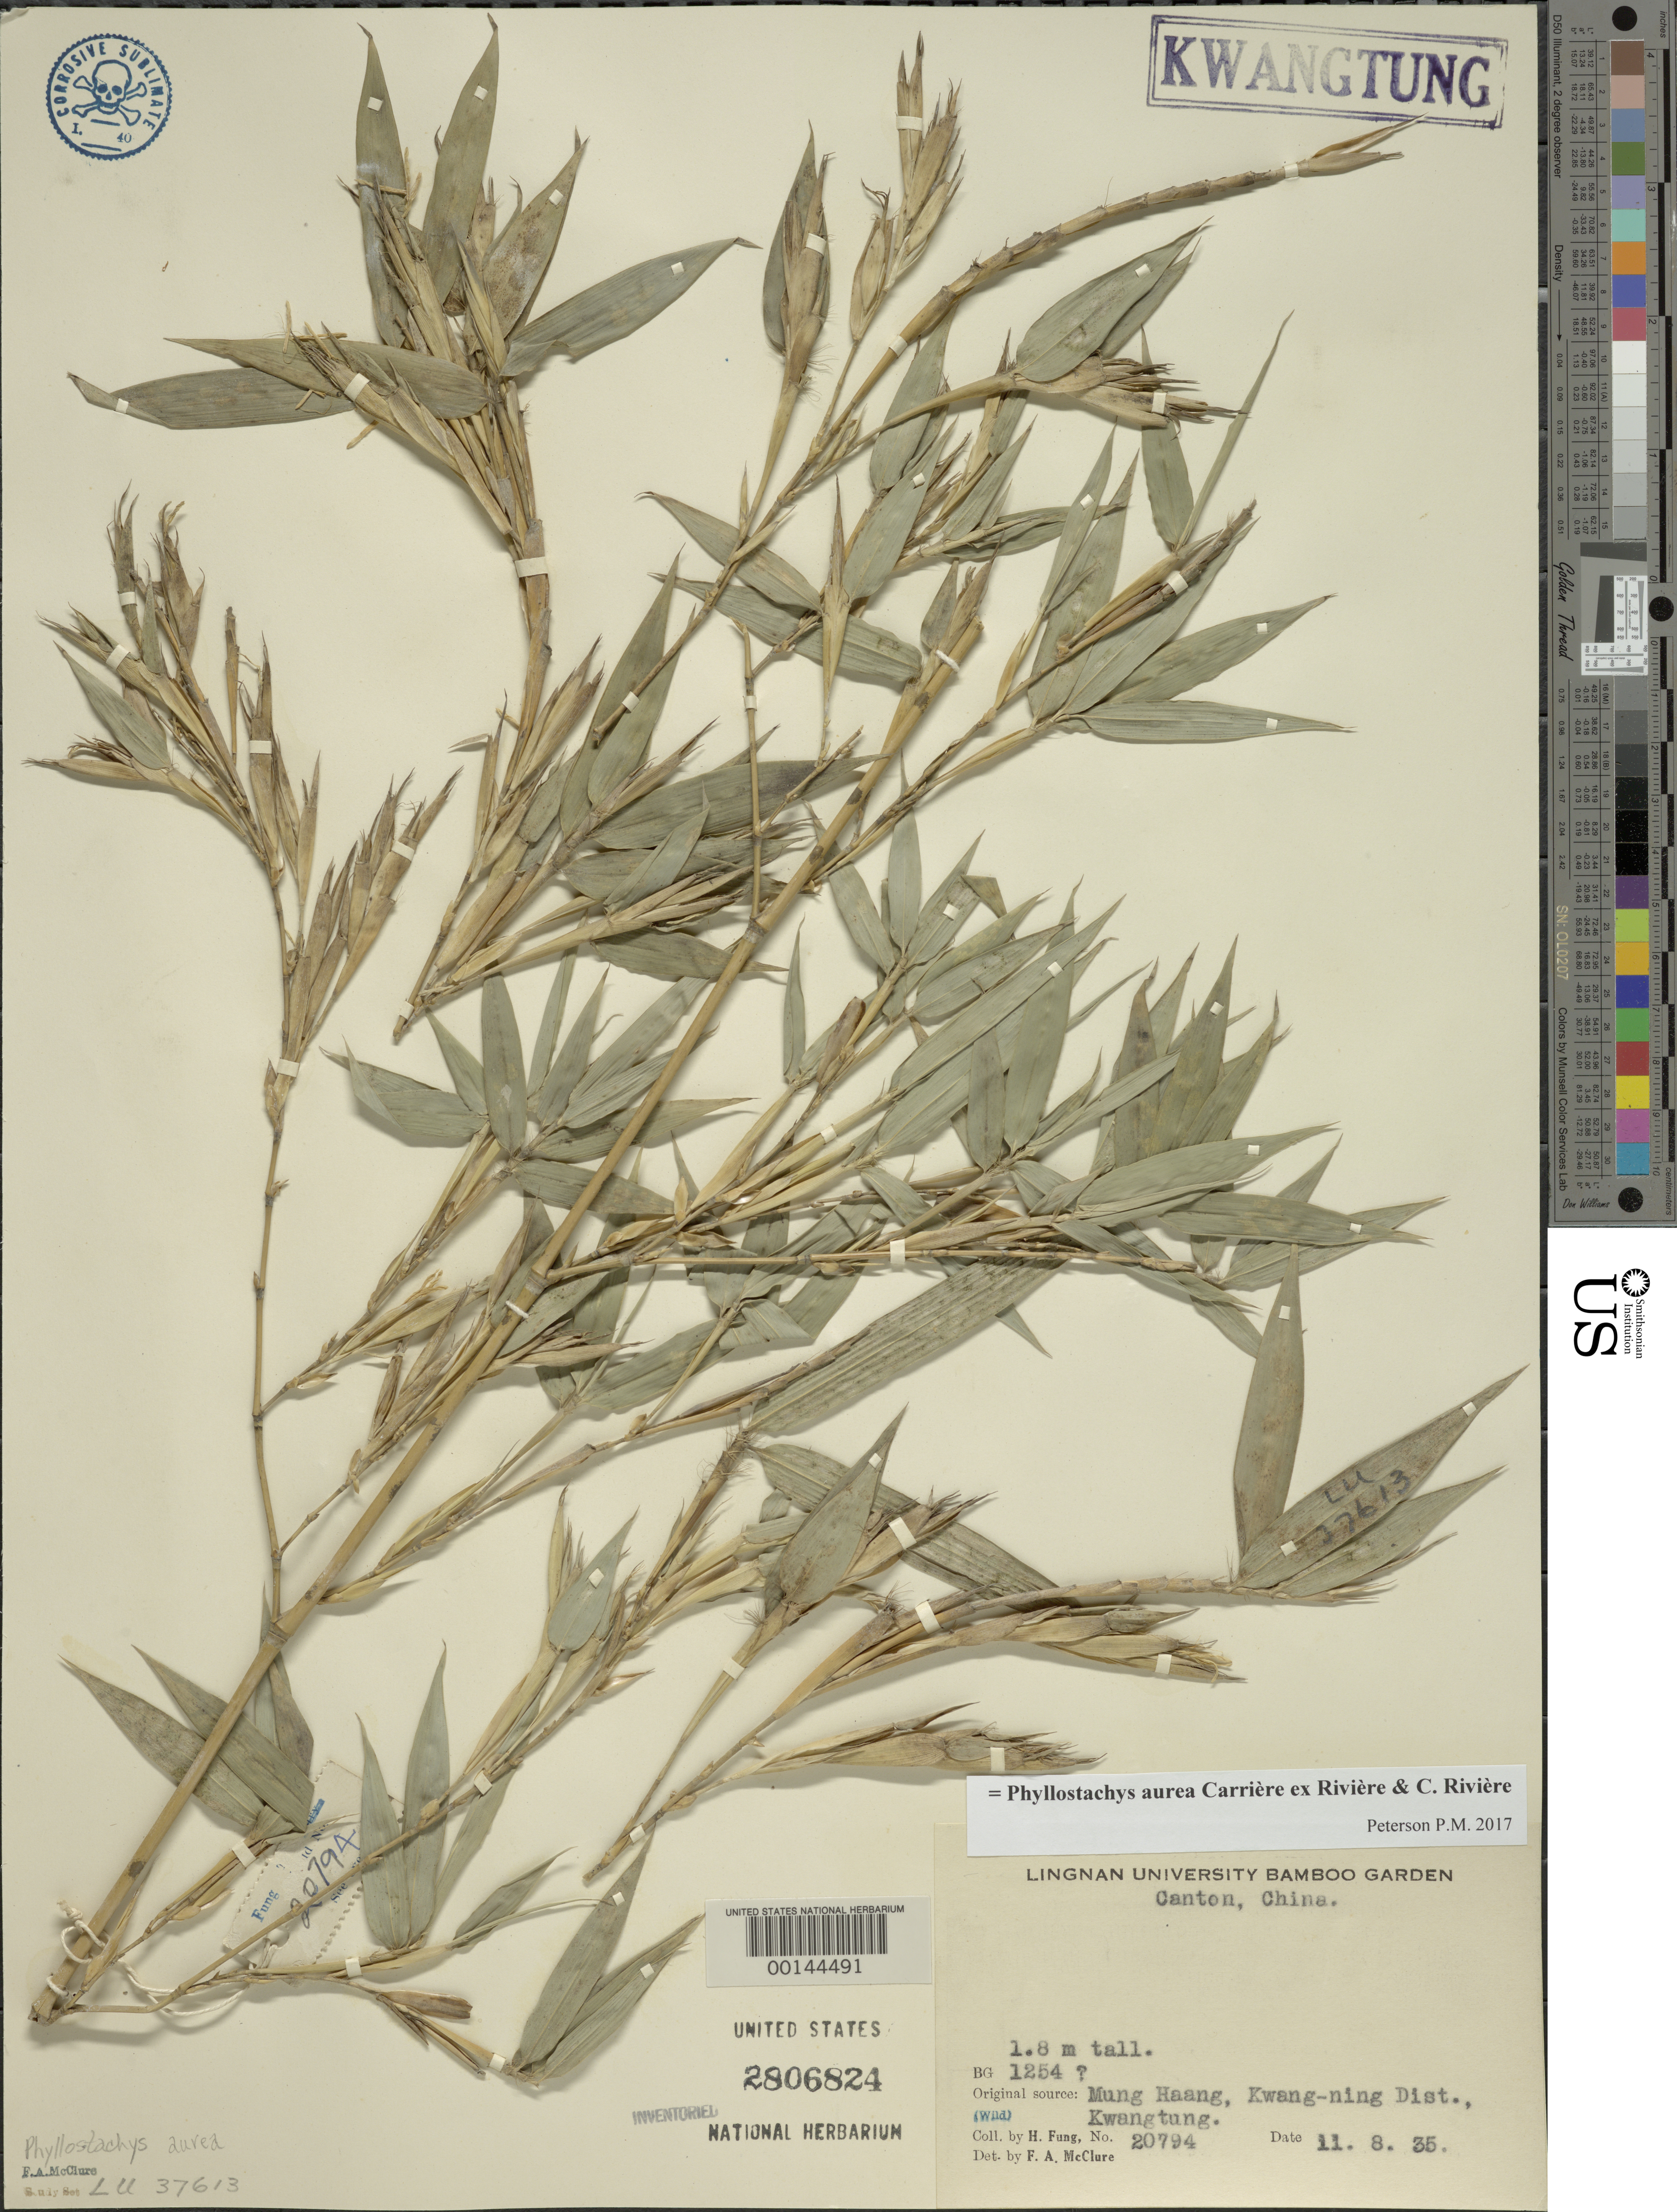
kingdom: Plantae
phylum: Tracheophyta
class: Liliopsida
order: Poales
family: Poaceae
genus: Phyllostachys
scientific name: Phyllostachys aurea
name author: Rivière & C. Rivière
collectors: H. L. Fung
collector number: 20794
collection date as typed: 08 Feb 1935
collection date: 1935-02-08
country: China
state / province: Guangdong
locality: Kwang-ning, mung haang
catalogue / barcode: US 2806824